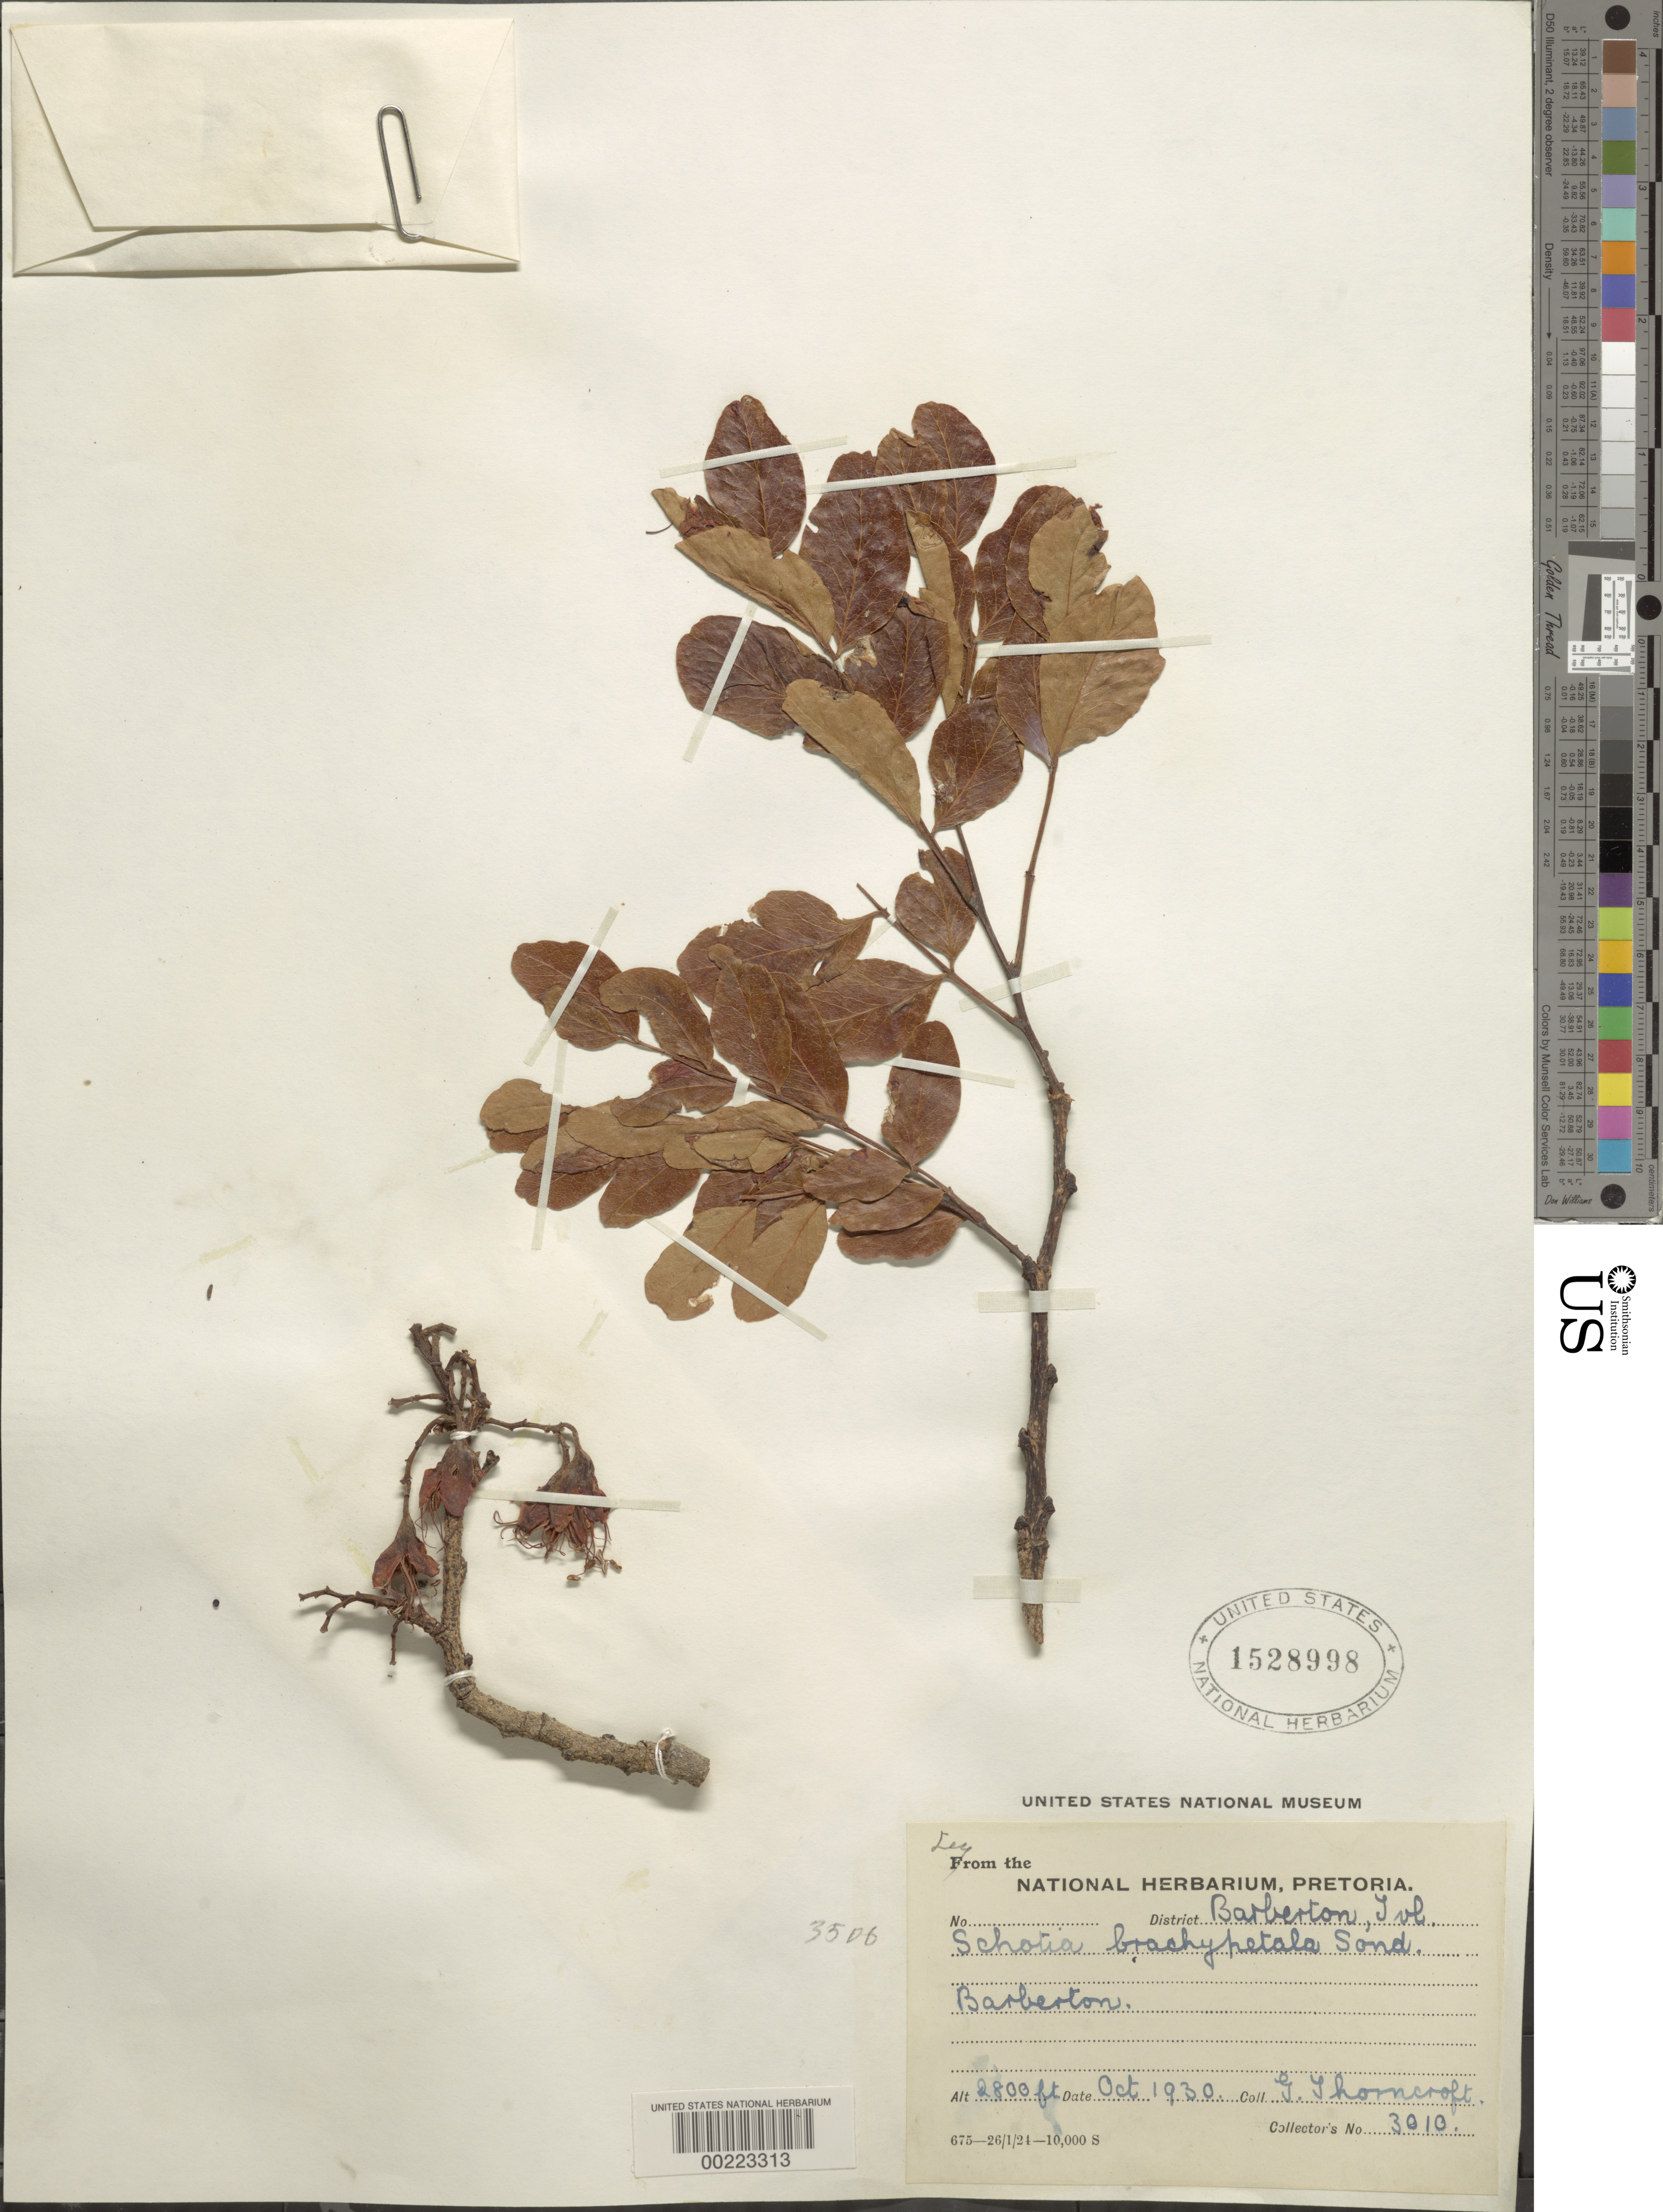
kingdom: Plantae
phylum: Tracheophyta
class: Magnoliopsida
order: Fabales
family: Fabaceae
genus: Schotia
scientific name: Schotia brachypetala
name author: Sond.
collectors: G. Thorncroft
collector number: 3010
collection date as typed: Oct 1930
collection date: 1930-10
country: South Africa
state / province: Mpumalanga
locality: Barberton. Transvaal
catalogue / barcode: US 1528998